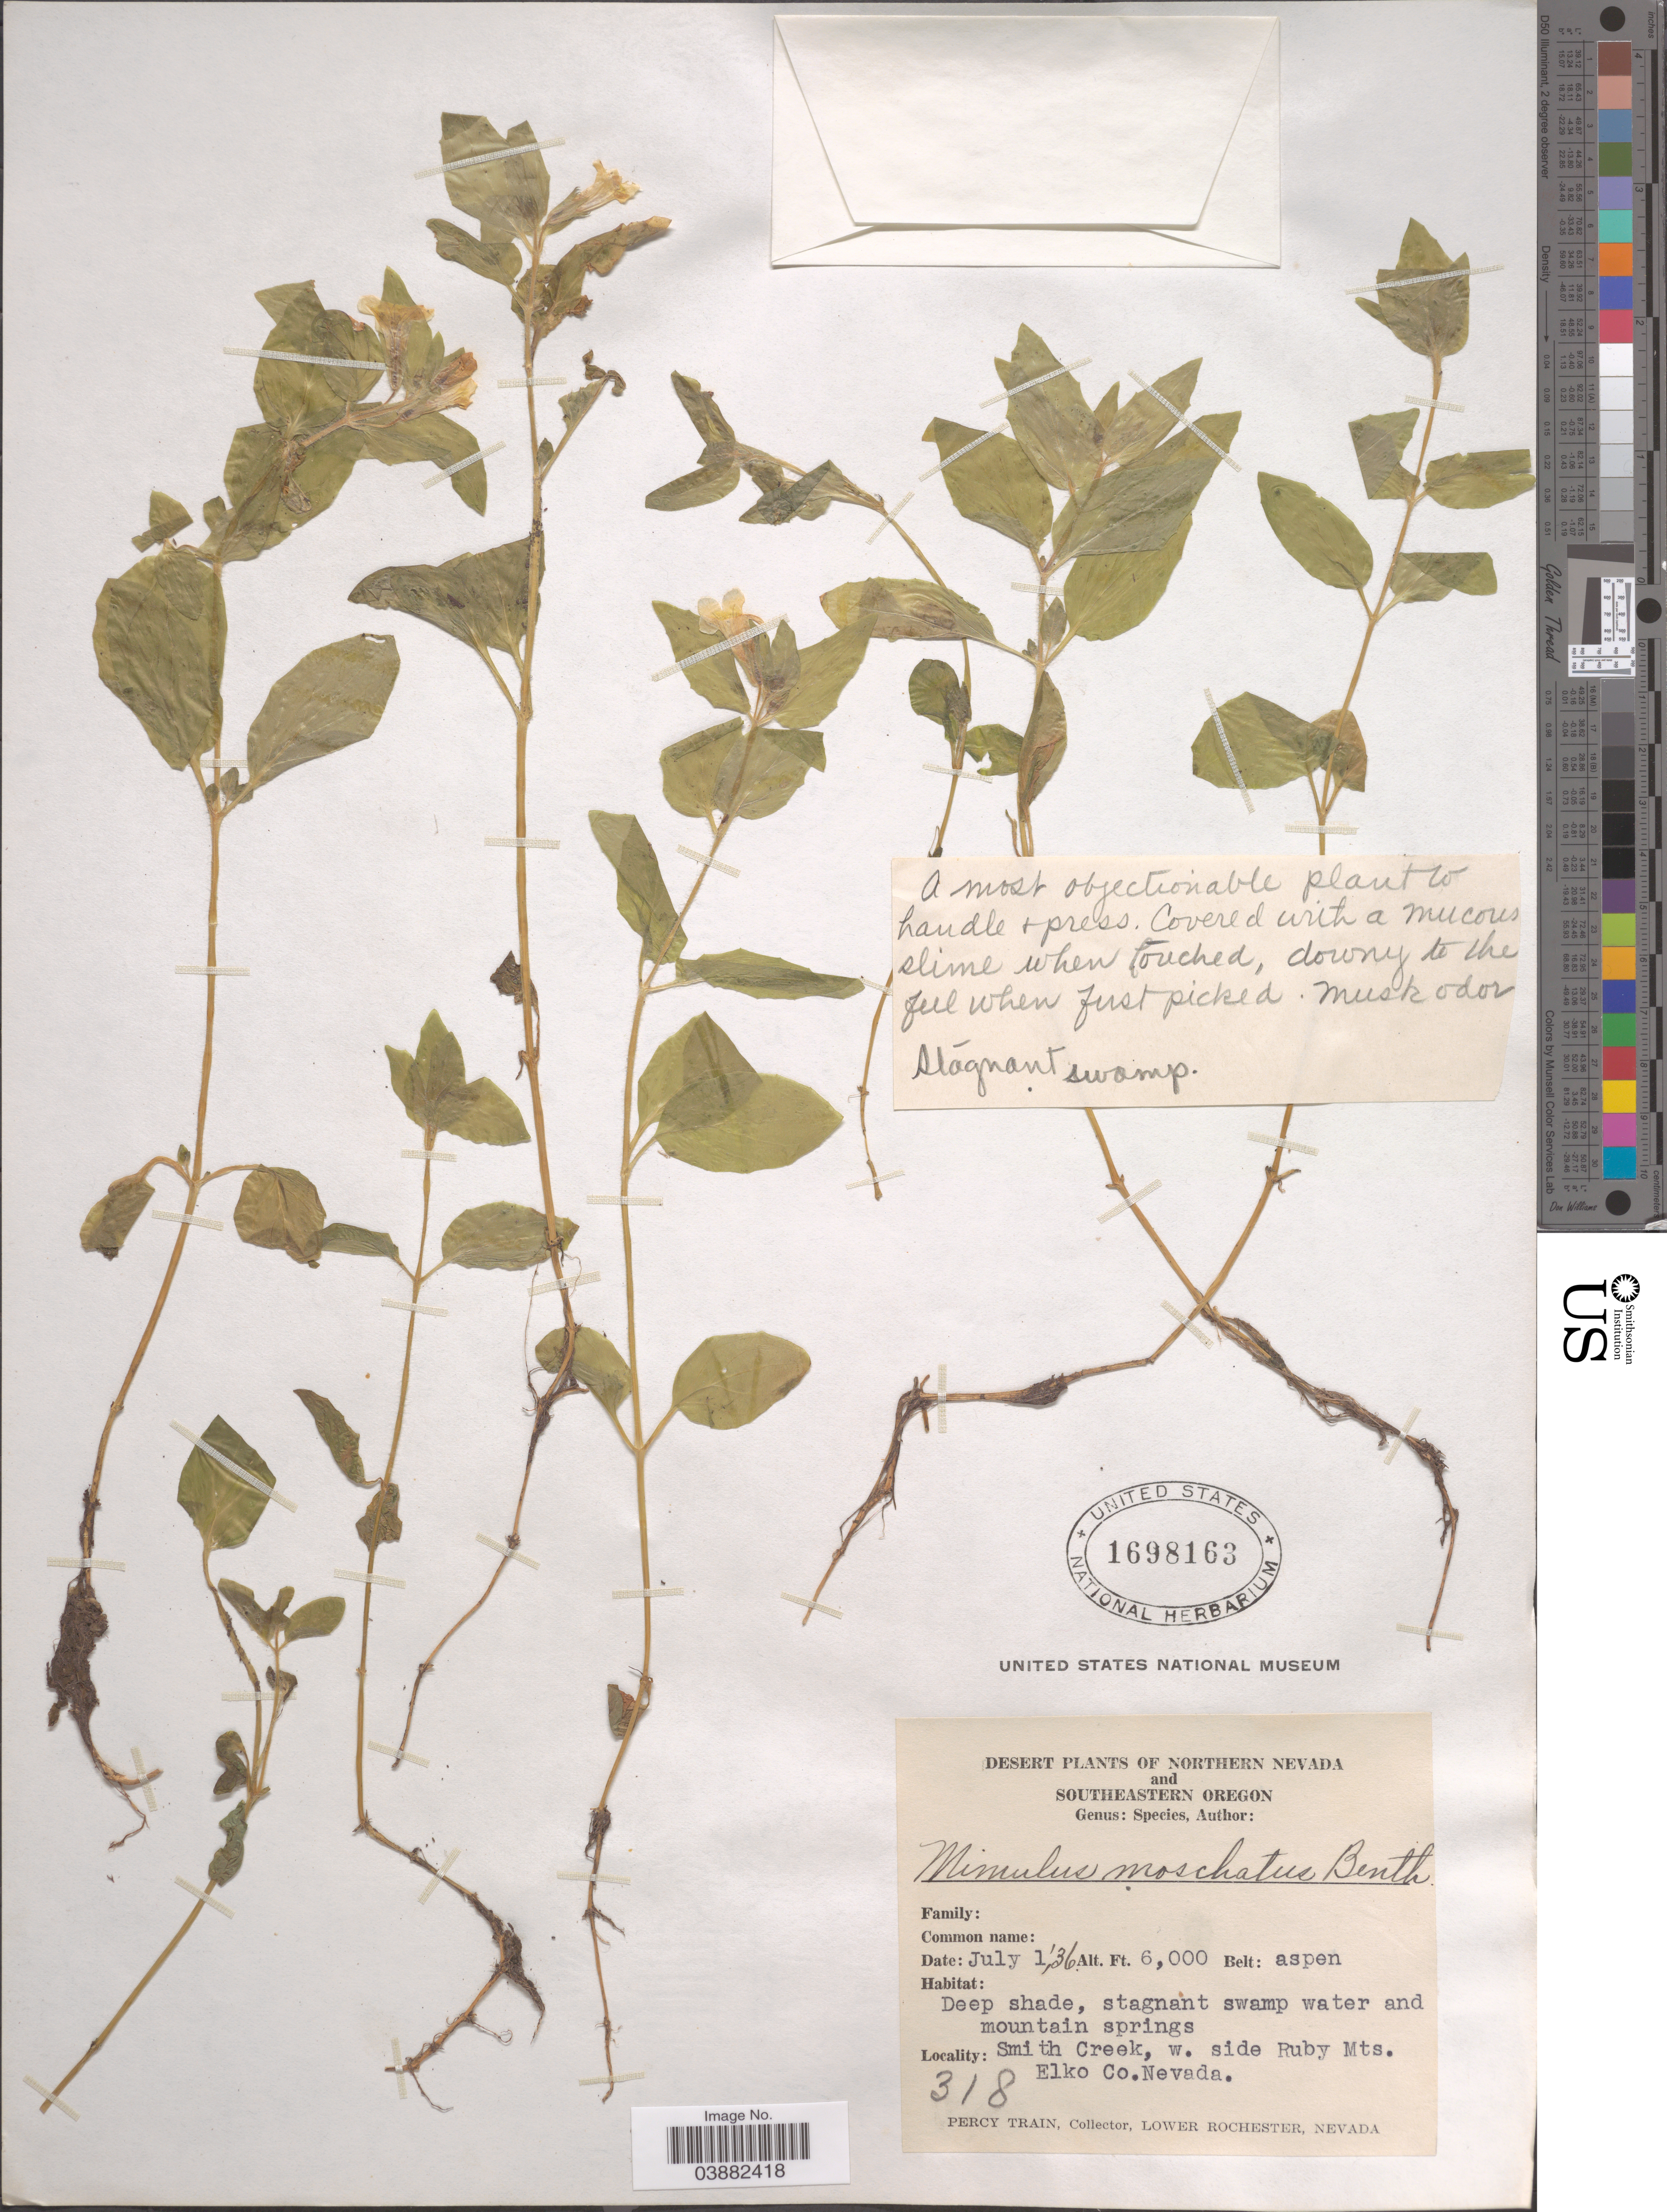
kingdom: Plantae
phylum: Tracheophyta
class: Magnoliopsida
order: Lamiales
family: Phrymaceae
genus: Mimulus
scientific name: Mimulus moschatus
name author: Douglas ex Lindl.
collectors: P. Train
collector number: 318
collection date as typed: Transcribed d/m/y: 1/7/36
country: United States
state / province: Nevada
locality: Northern Nevada. Belt: aspen. Smith Creek, w. side Ruby Mts. Elko Co.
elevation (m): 1829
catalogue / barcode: US 1698163